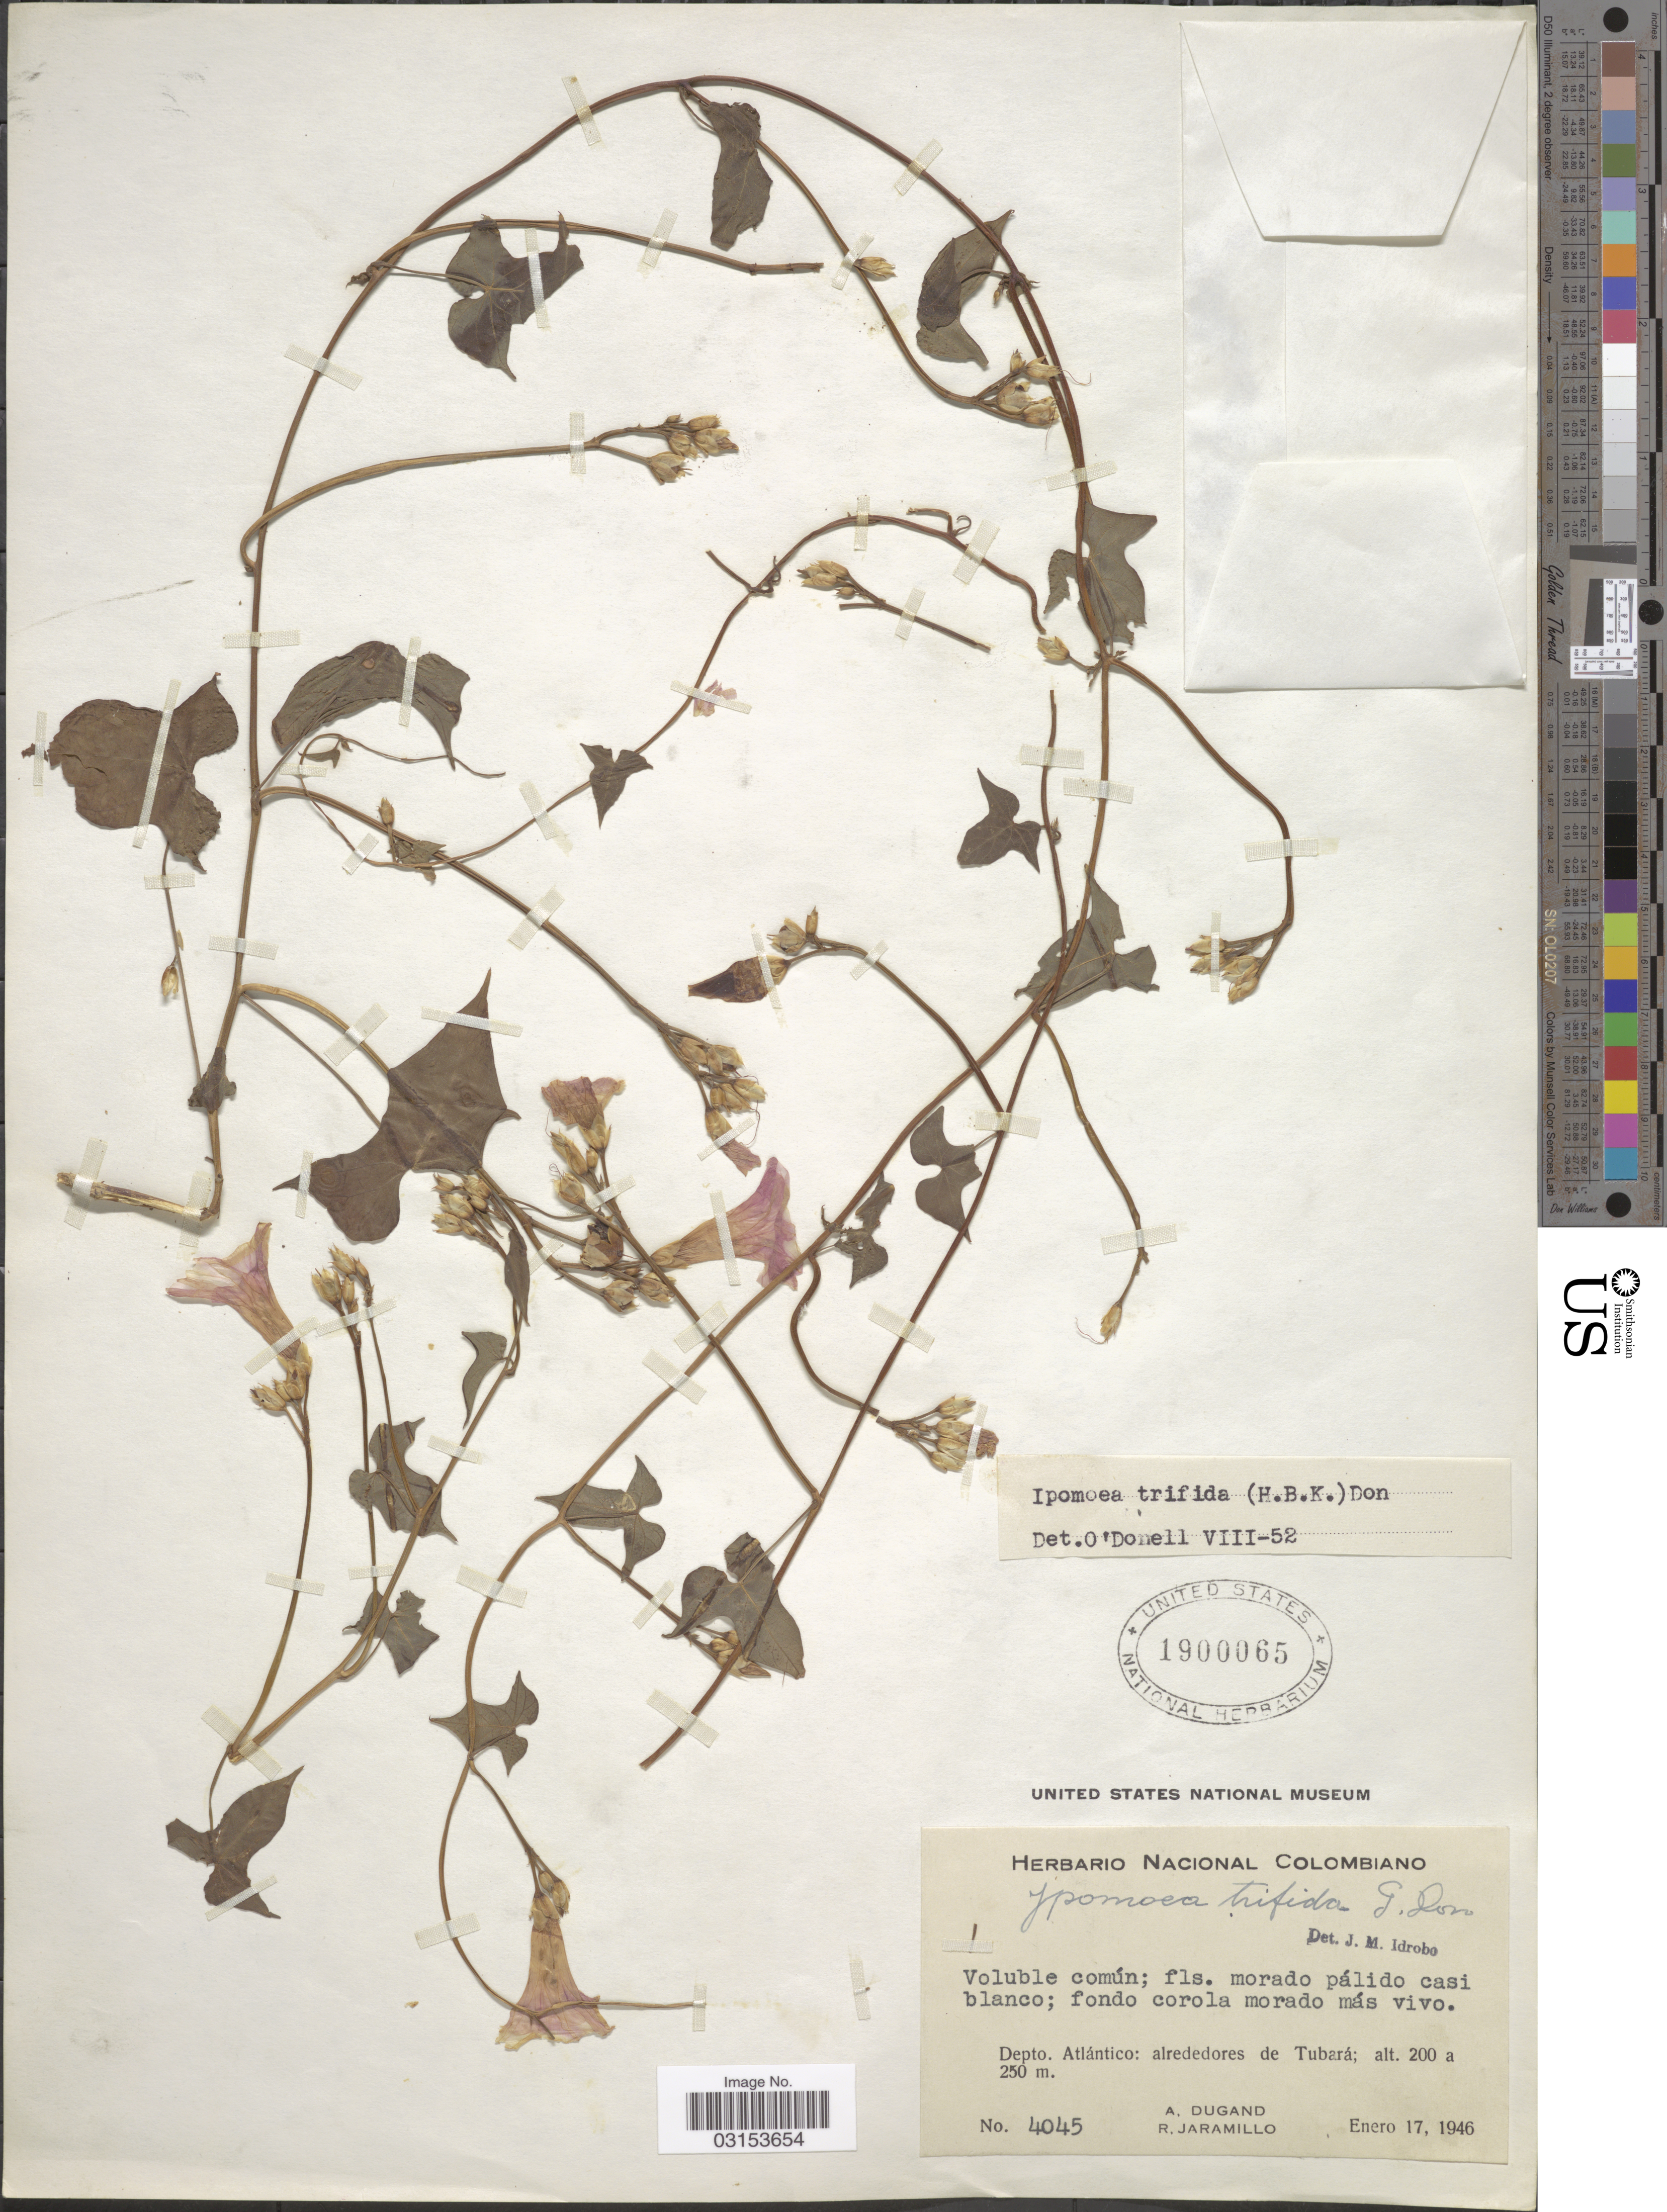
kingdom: Plantae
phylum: Tracheophyta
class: Magnoliopsida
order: Solanales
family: Convolvulaceae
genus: Ipomoea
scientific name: Ipomoea trifida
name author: (Kunth) G. Don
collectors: A. Dugand & R. Jaramillo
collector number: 4045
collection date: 1946-01-17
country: Colombia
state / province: Atlántico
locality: Depto. Atlántico: alrededores de Tubará.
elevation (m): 200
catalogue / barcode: US 1900065